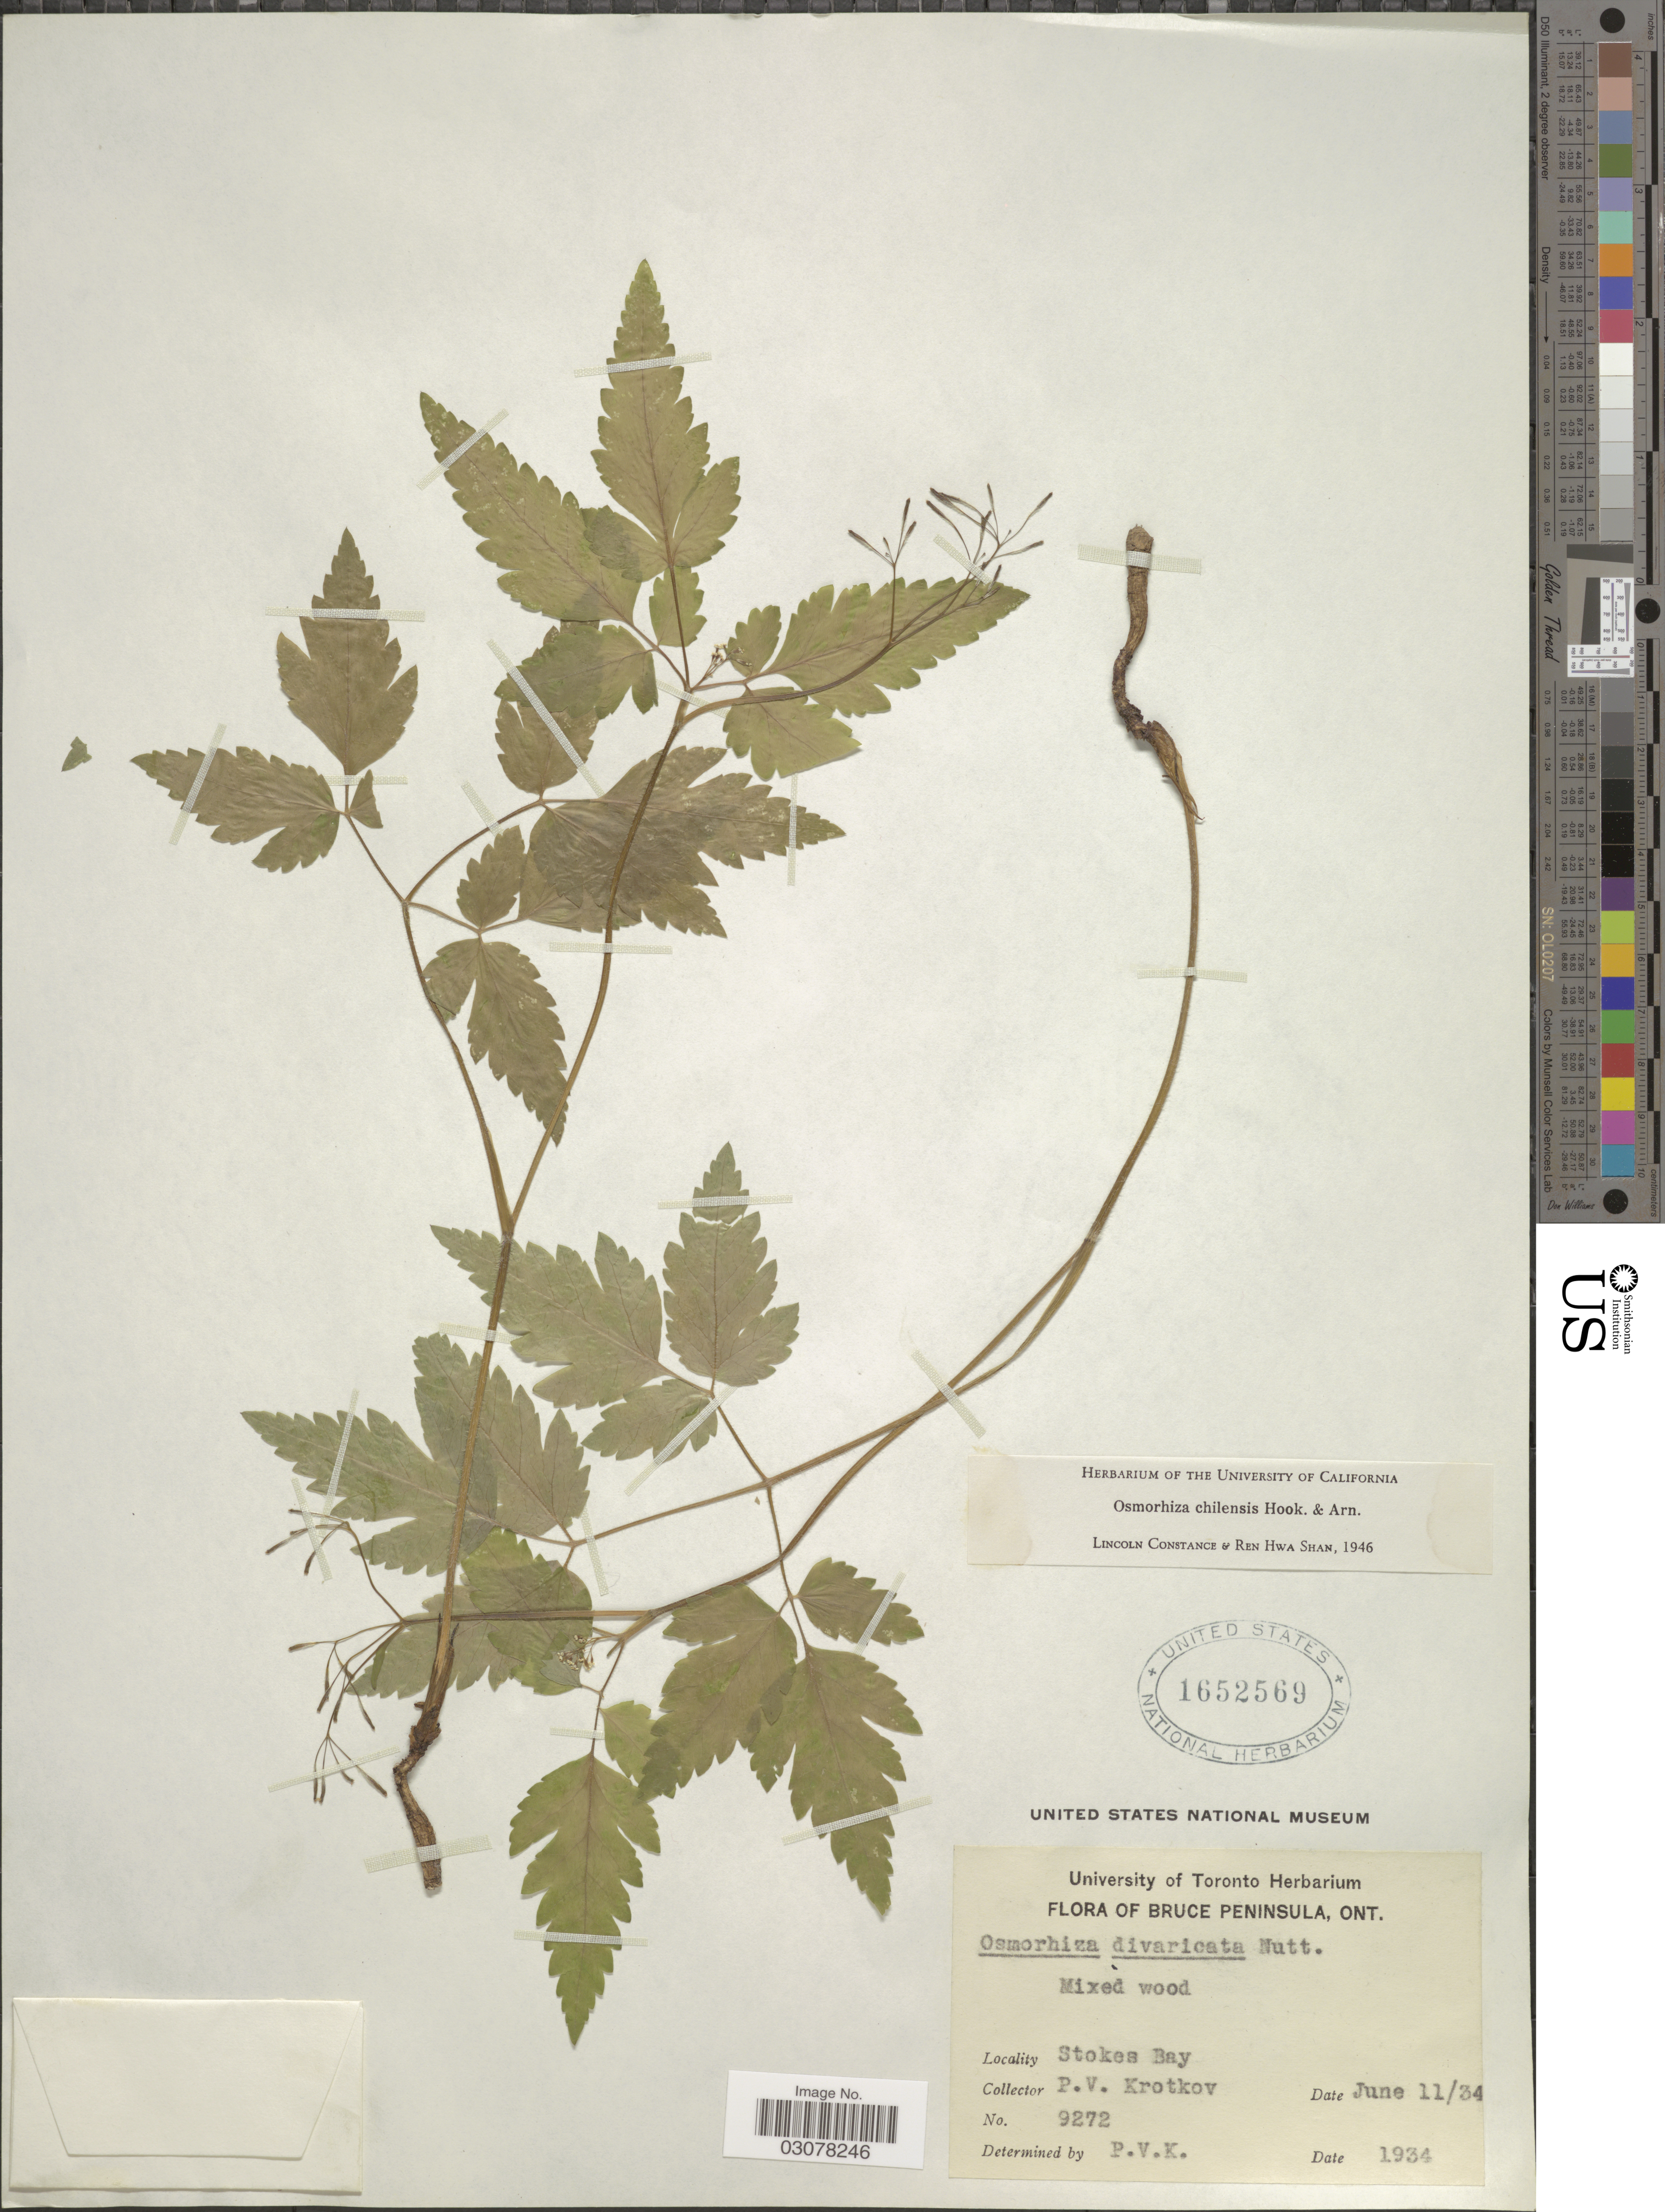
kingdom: Plantae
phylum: Tracheophyta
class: Magnoliopsida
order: Apiales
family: Apiaceae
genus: Osmorhiza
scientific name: Osmorhiza chilensis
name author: Hook. & Arn.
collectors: P. V. Krotkov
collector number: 9272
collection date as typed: Transcribed d/m/y: 11/6/34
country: Canada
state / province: Ontario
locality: Bruce Peninsula, Ont. Stokes Bay.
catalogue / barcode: US 1652569